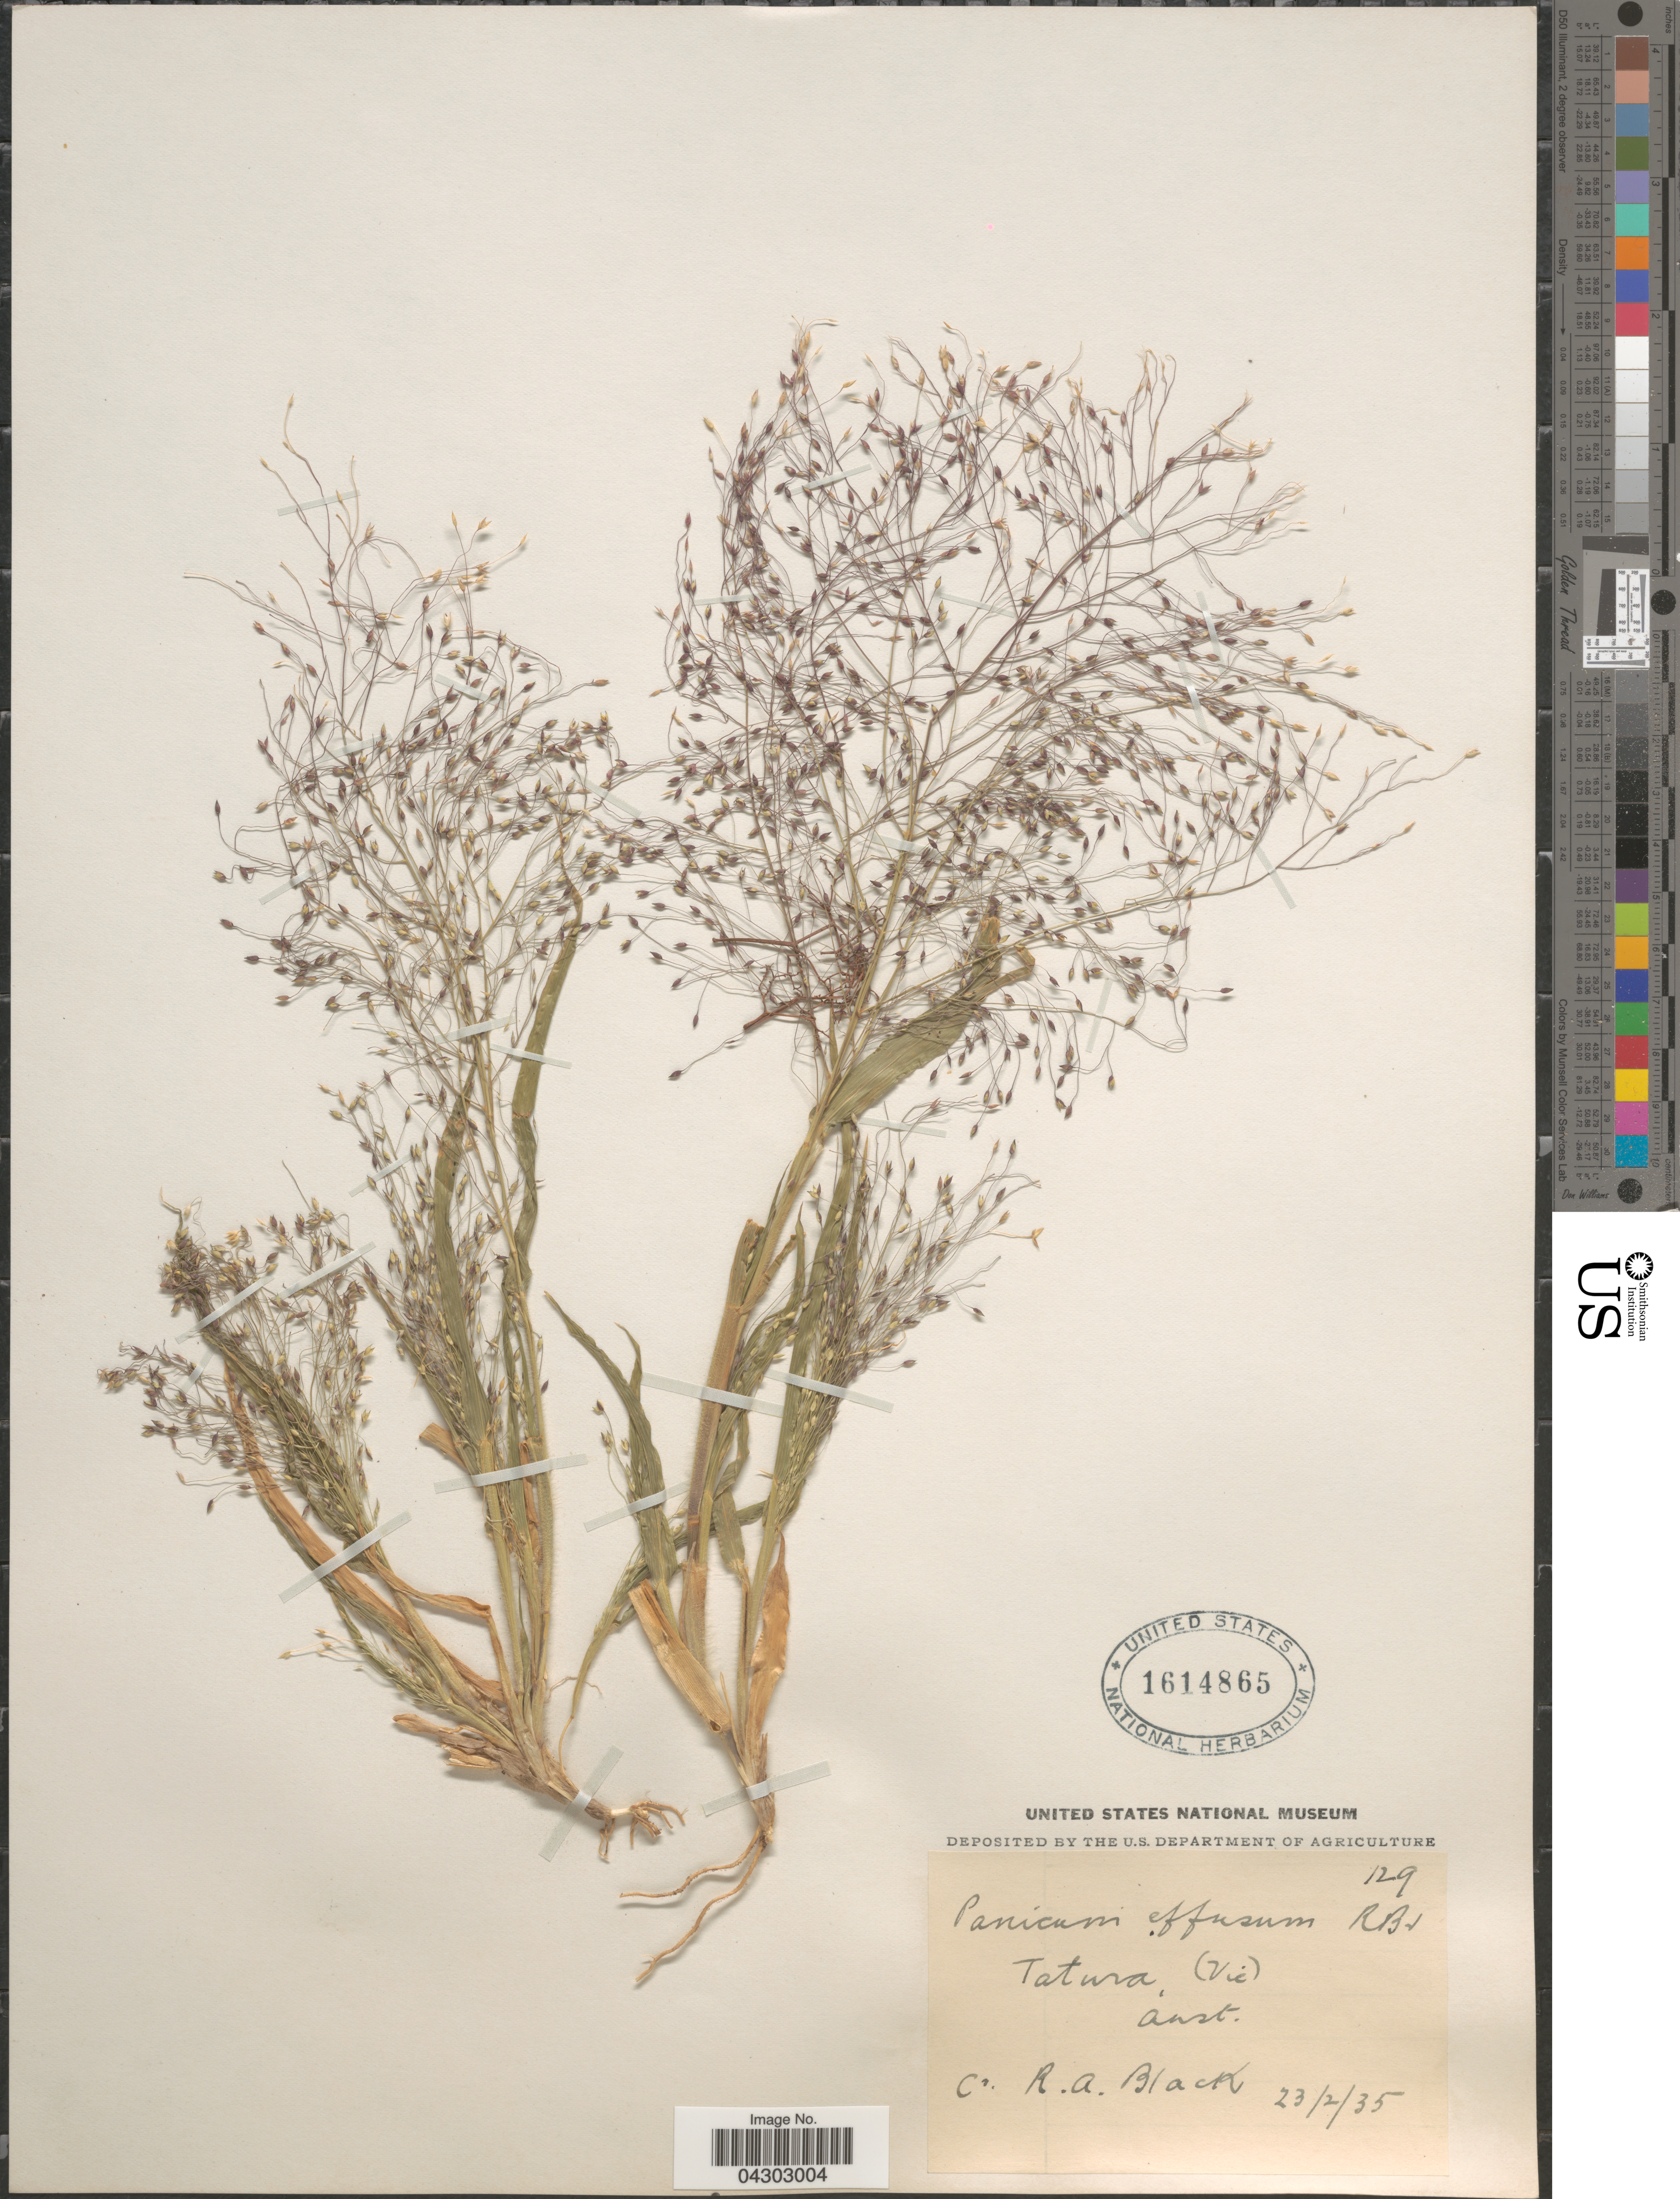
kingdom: Plantae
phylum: Tracheophyta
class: Liliopsida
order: Poales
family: Poaceae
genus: Panicum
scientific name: Panicum capillare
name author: L.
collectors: R. A. Black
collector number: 129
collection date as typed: Transcribed d/m/y: 23/2/35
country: Australia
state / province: Victoria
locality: Tatura, (Vic).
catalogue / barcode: US 1614865